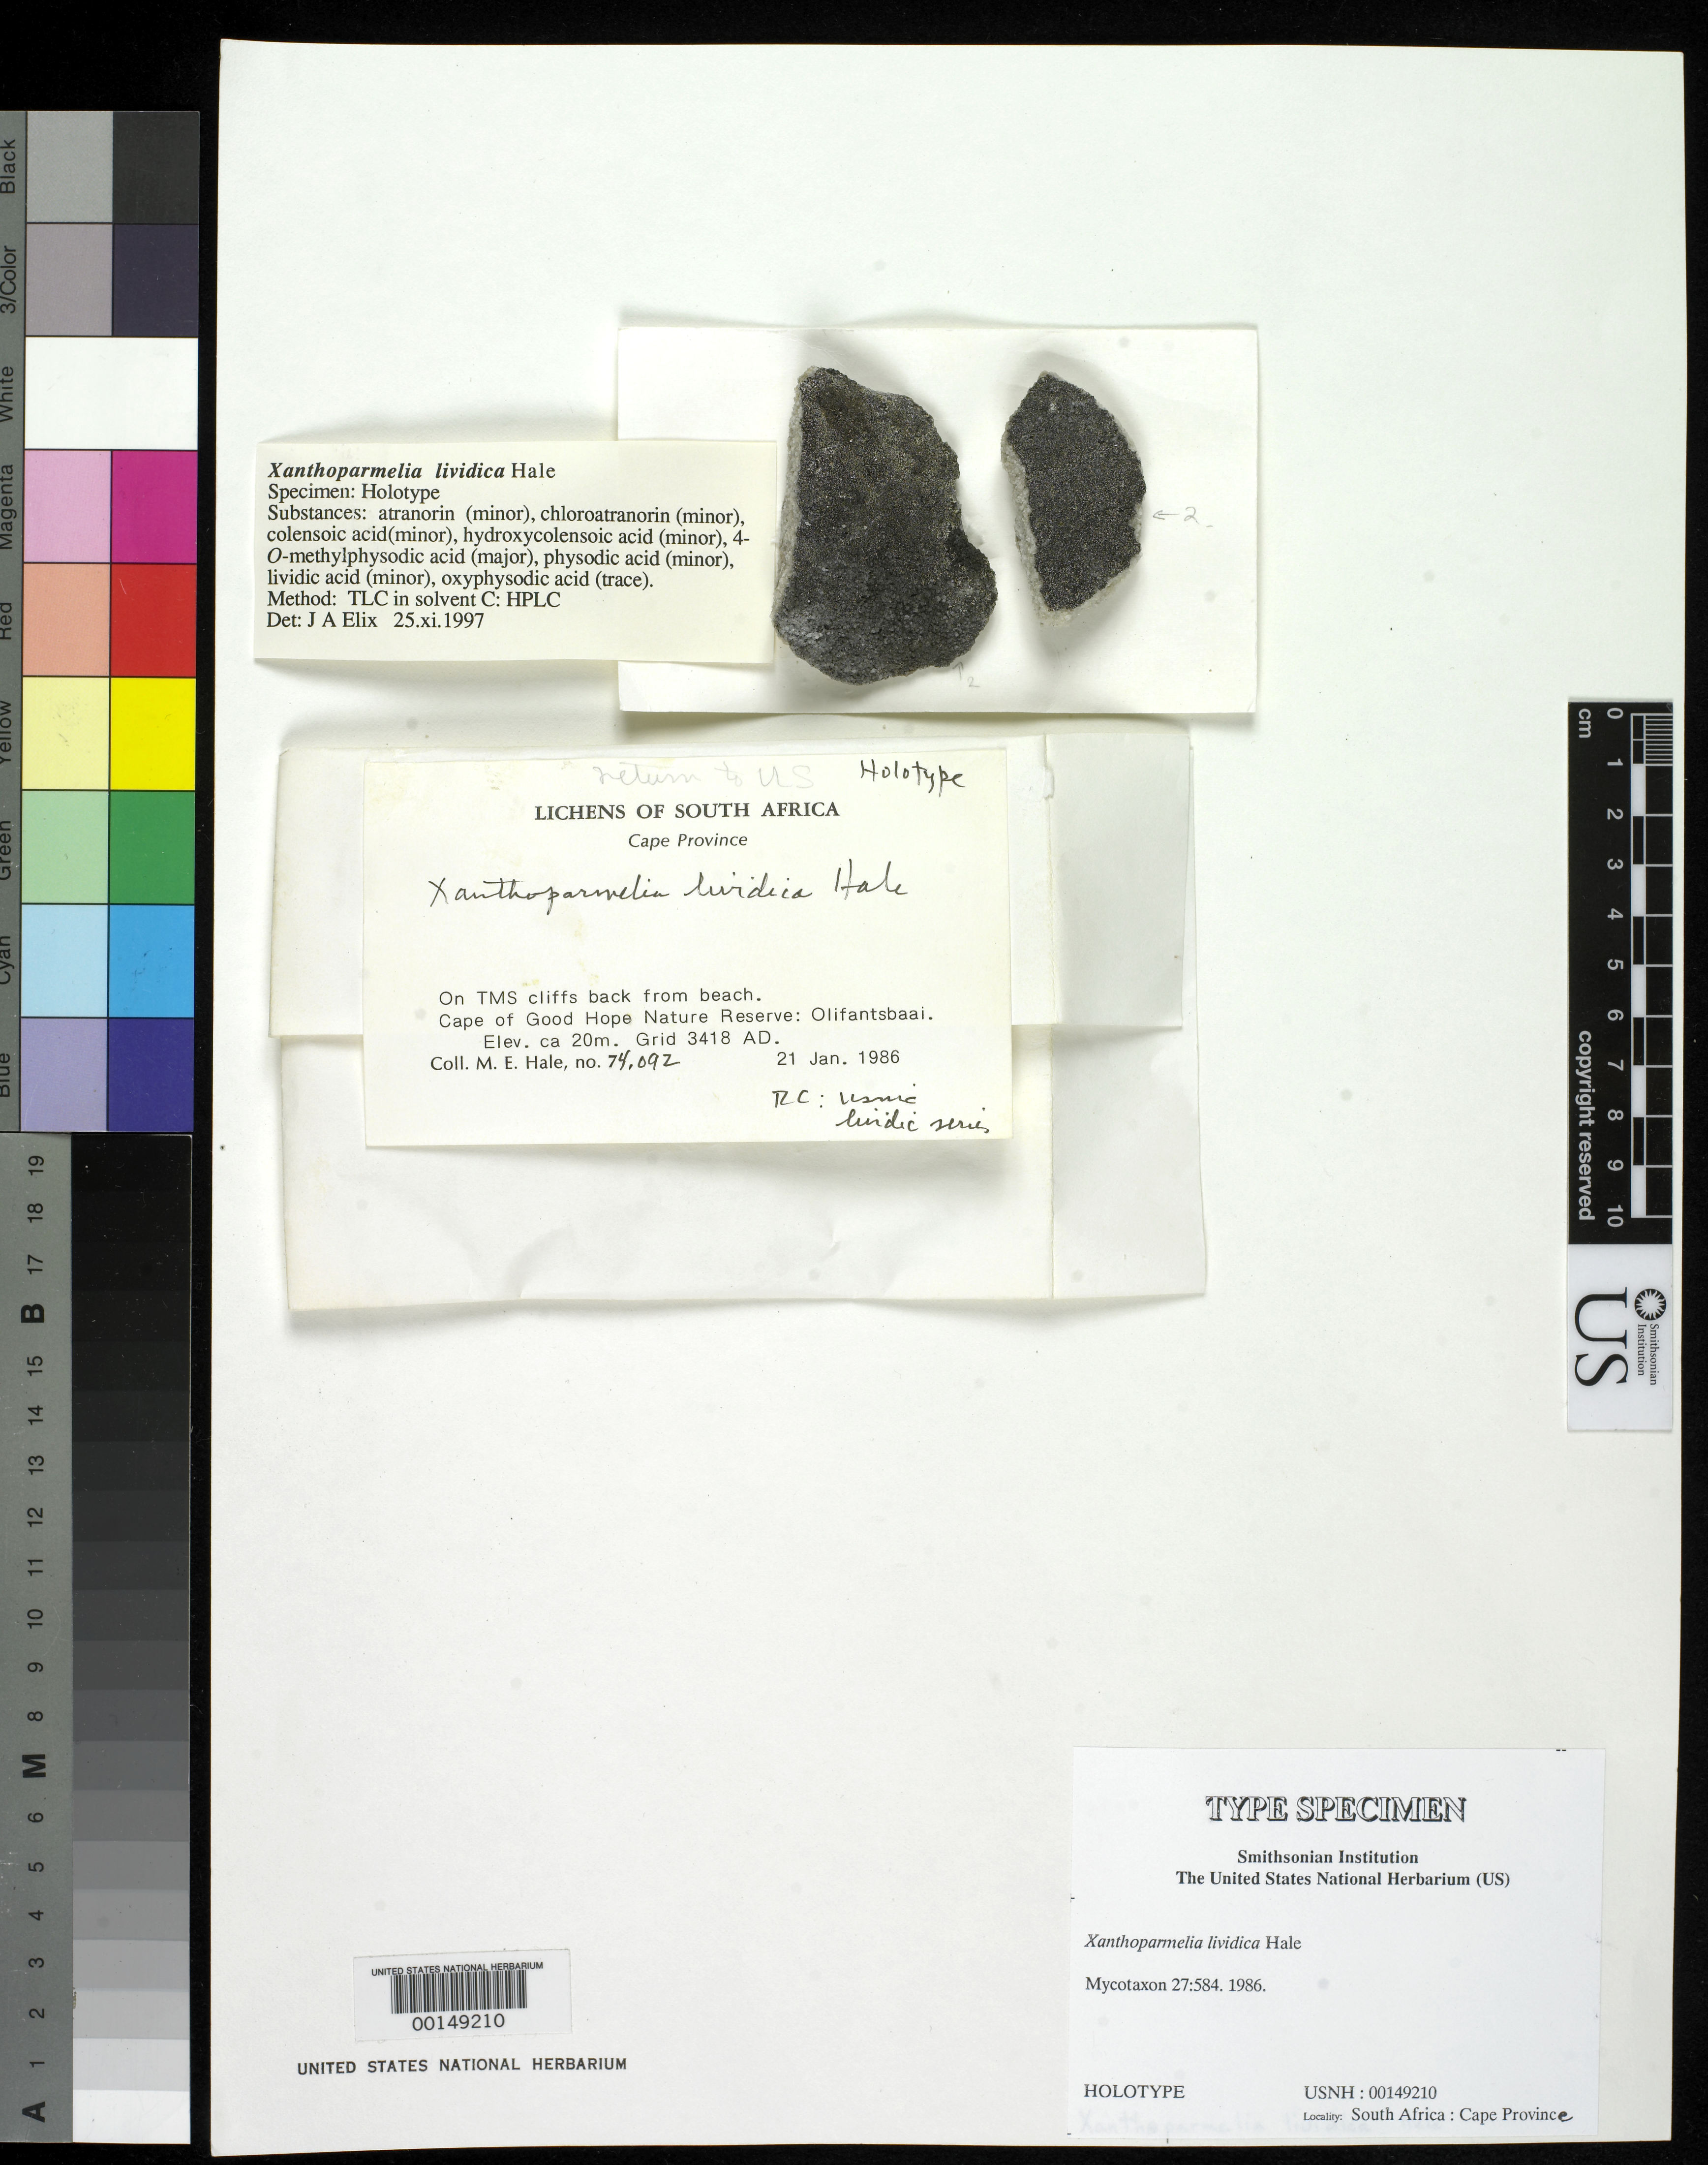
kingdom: Fungi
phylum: Ascomycota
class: Lecanoromycetes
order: Lecanorales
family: Parmeliaceae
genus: Xanthoparmelia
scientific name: Xanthoparmelia lividica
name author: Hale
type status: Holotype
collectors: M. Hale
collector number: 74092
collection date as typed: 21 Jan 1986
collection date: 1986-01-21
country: South Africa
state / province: Western Cape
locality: Cape of Good Hope Nature Reserve, Olifantsbaai, Grid 3418 AD, on tms cliffs back from beach.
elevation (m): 20